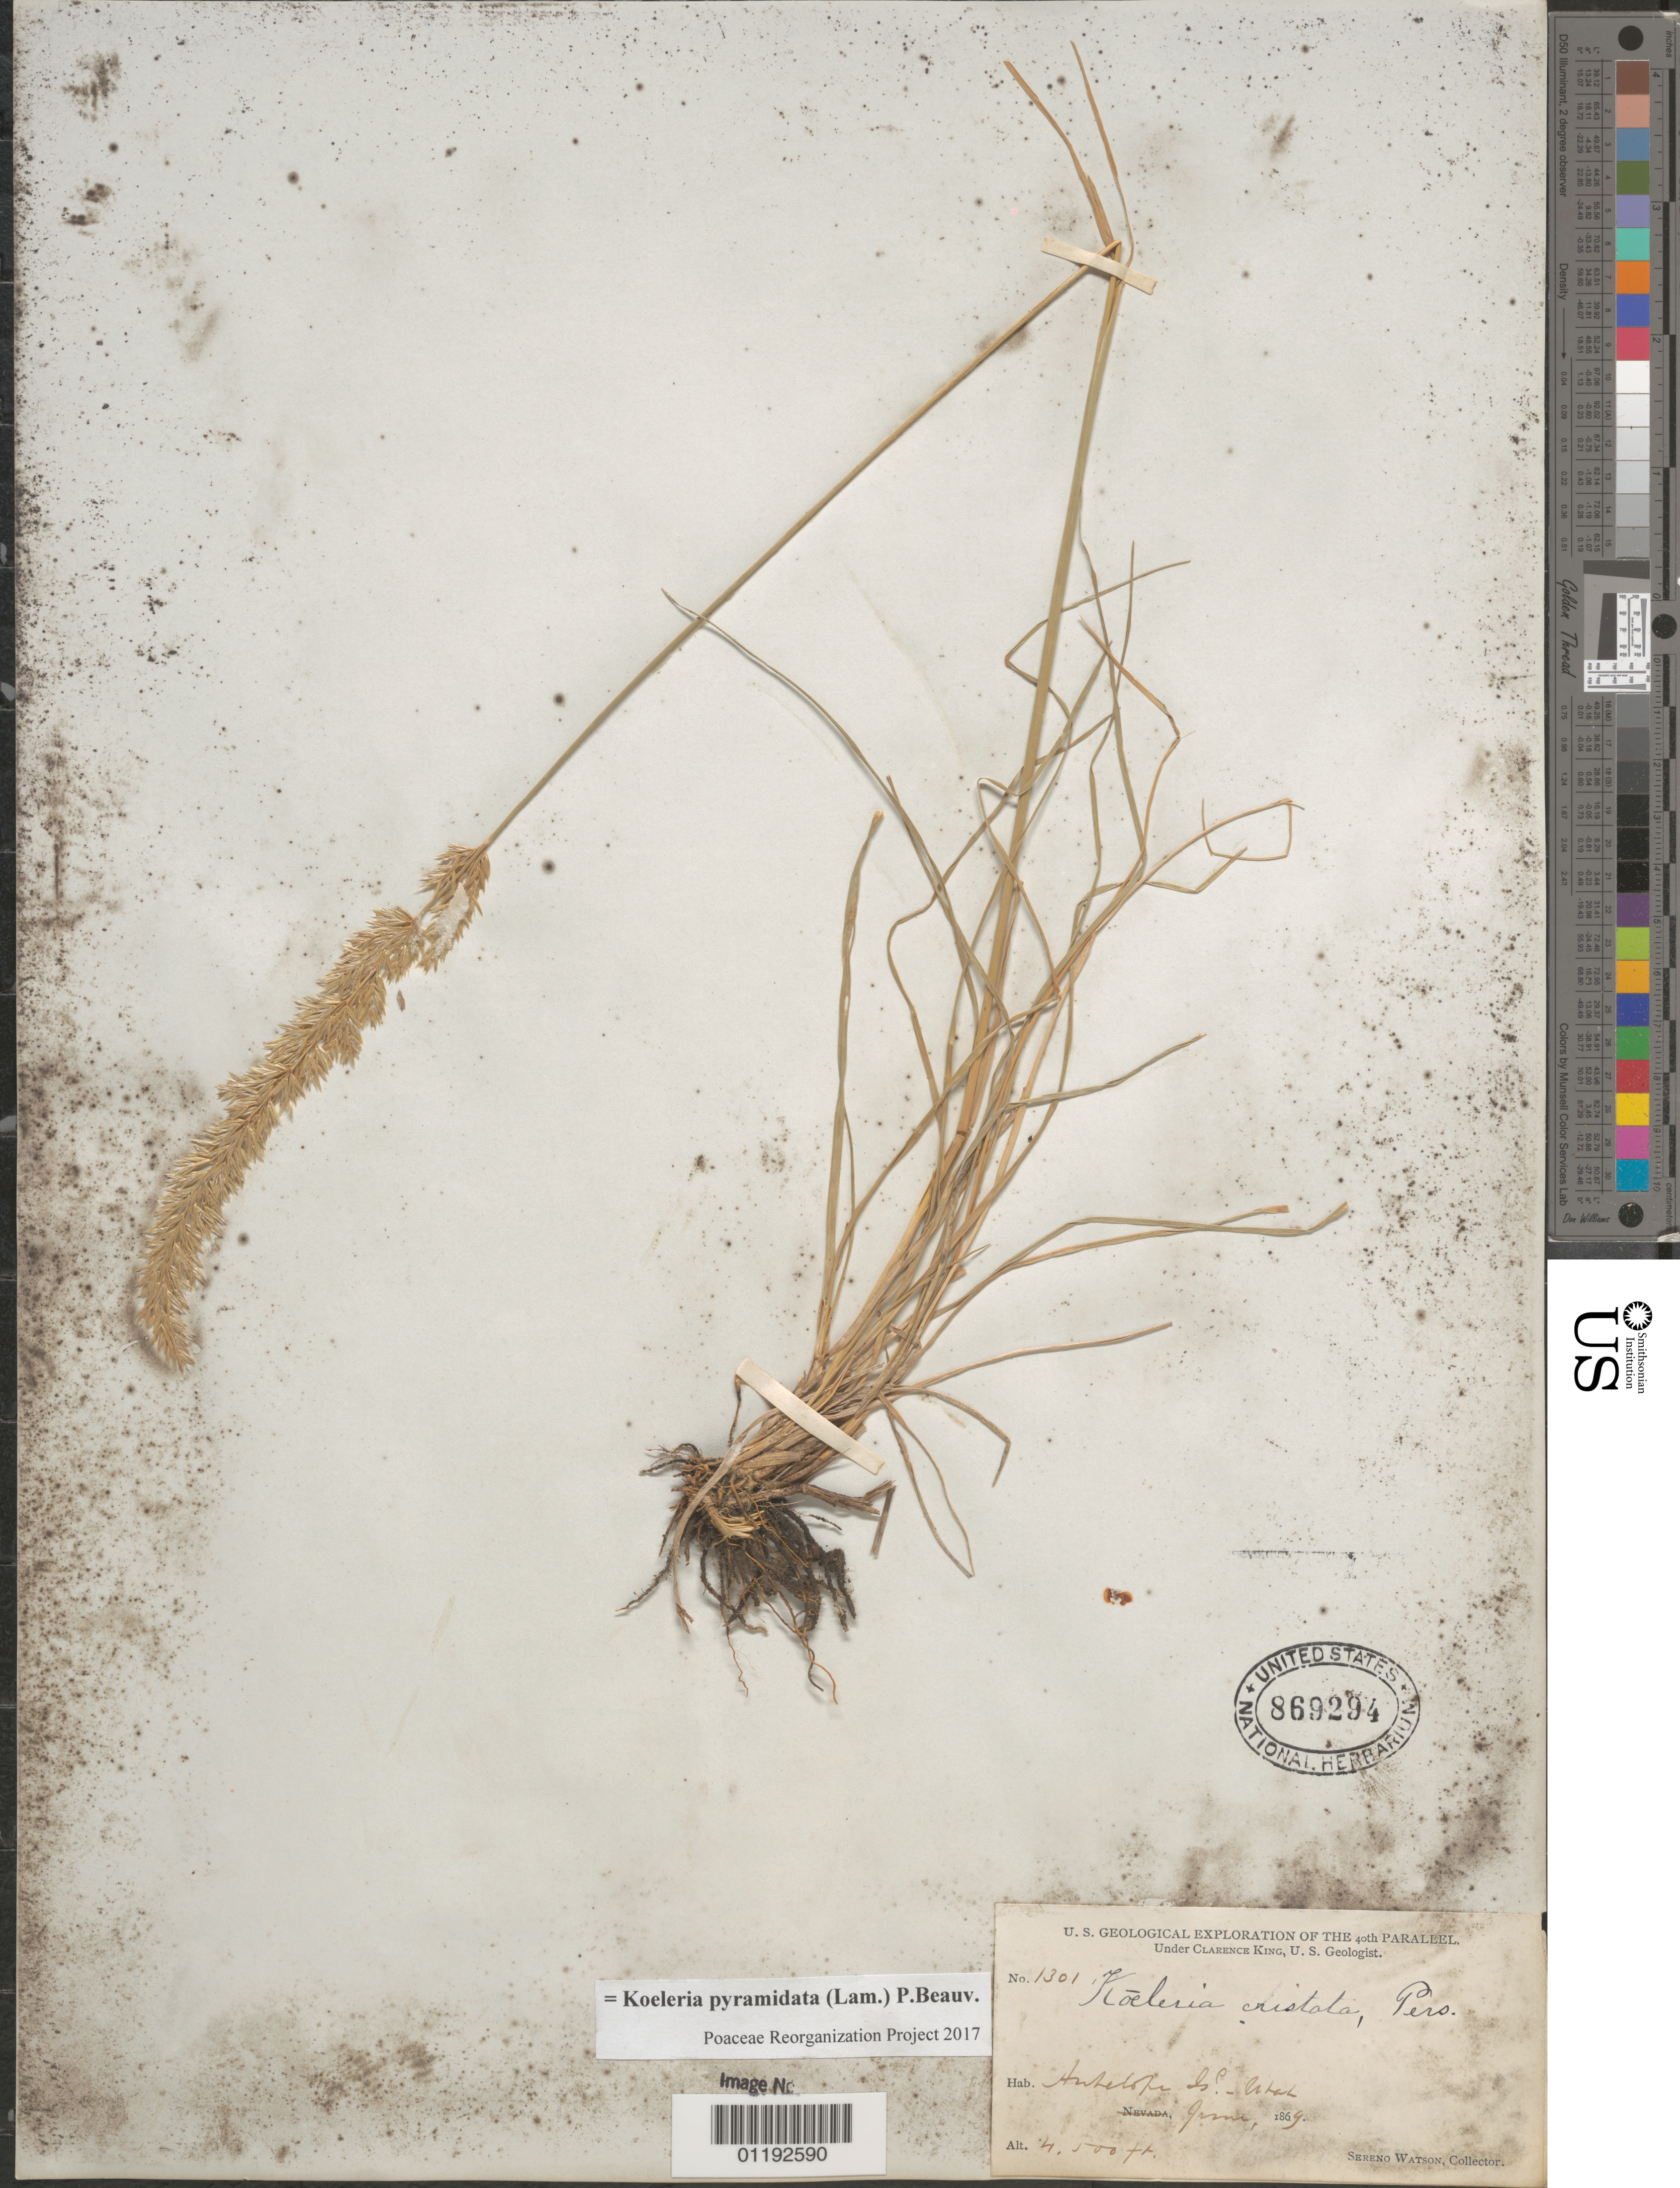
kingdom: Plantae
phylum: Tracheophyta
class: Liliopsida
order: Poales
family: Poaceae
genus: Koeleria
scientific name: Koeleria pyramidata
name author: (Lam.) P. Beauv.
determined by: Poaceae Reorganization Project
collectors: S. Watson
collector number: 1301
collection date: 1869-06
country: United States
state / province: Utah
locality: Antelope Island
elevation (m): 1372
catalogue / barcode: US 869294